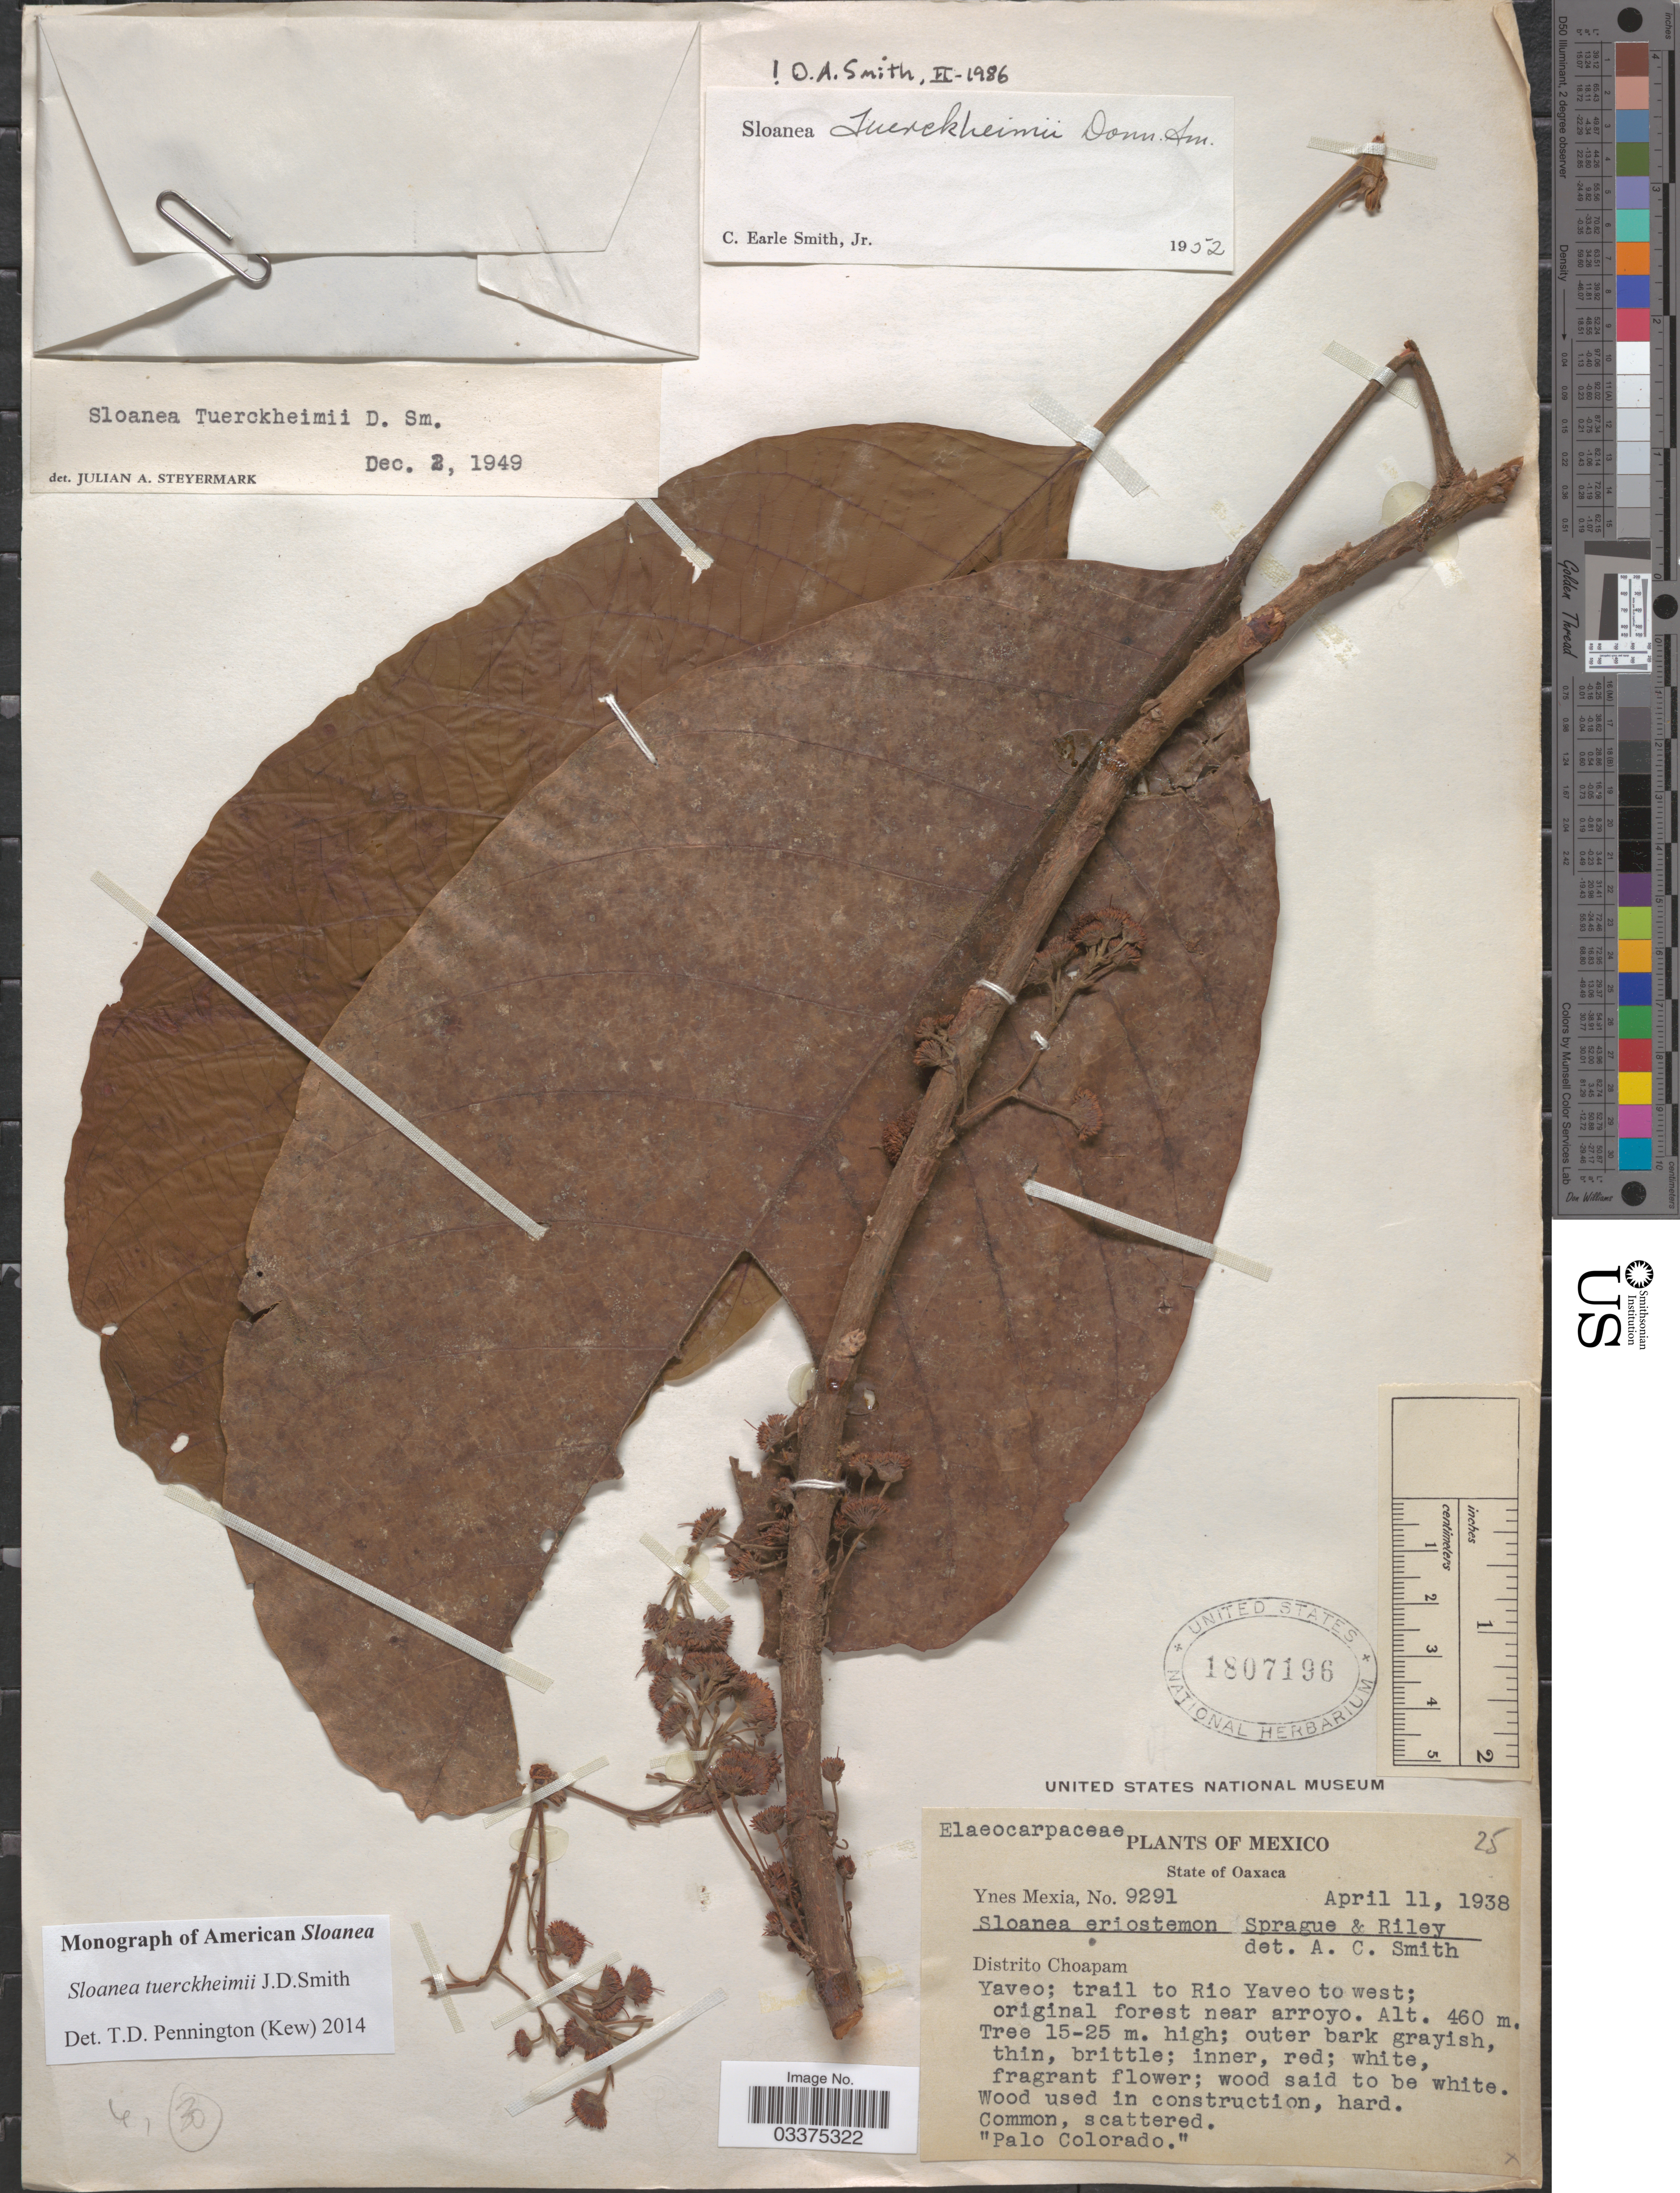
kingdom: Plantae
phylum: Tracheophyta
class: Magnoliopsida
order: Oxalidales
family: Elaeocarpaceae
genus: Sloanea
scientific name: Sloanea tuerckheimii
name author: Donn. Sm.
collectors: Y. Mexia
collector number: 9291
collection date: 1938-04-11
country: Mexico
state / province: Oaxaca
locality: Distrito Choapam. Yaveo; trail to Rio Yaveo to west.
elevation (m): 460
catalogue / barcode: US 1807196